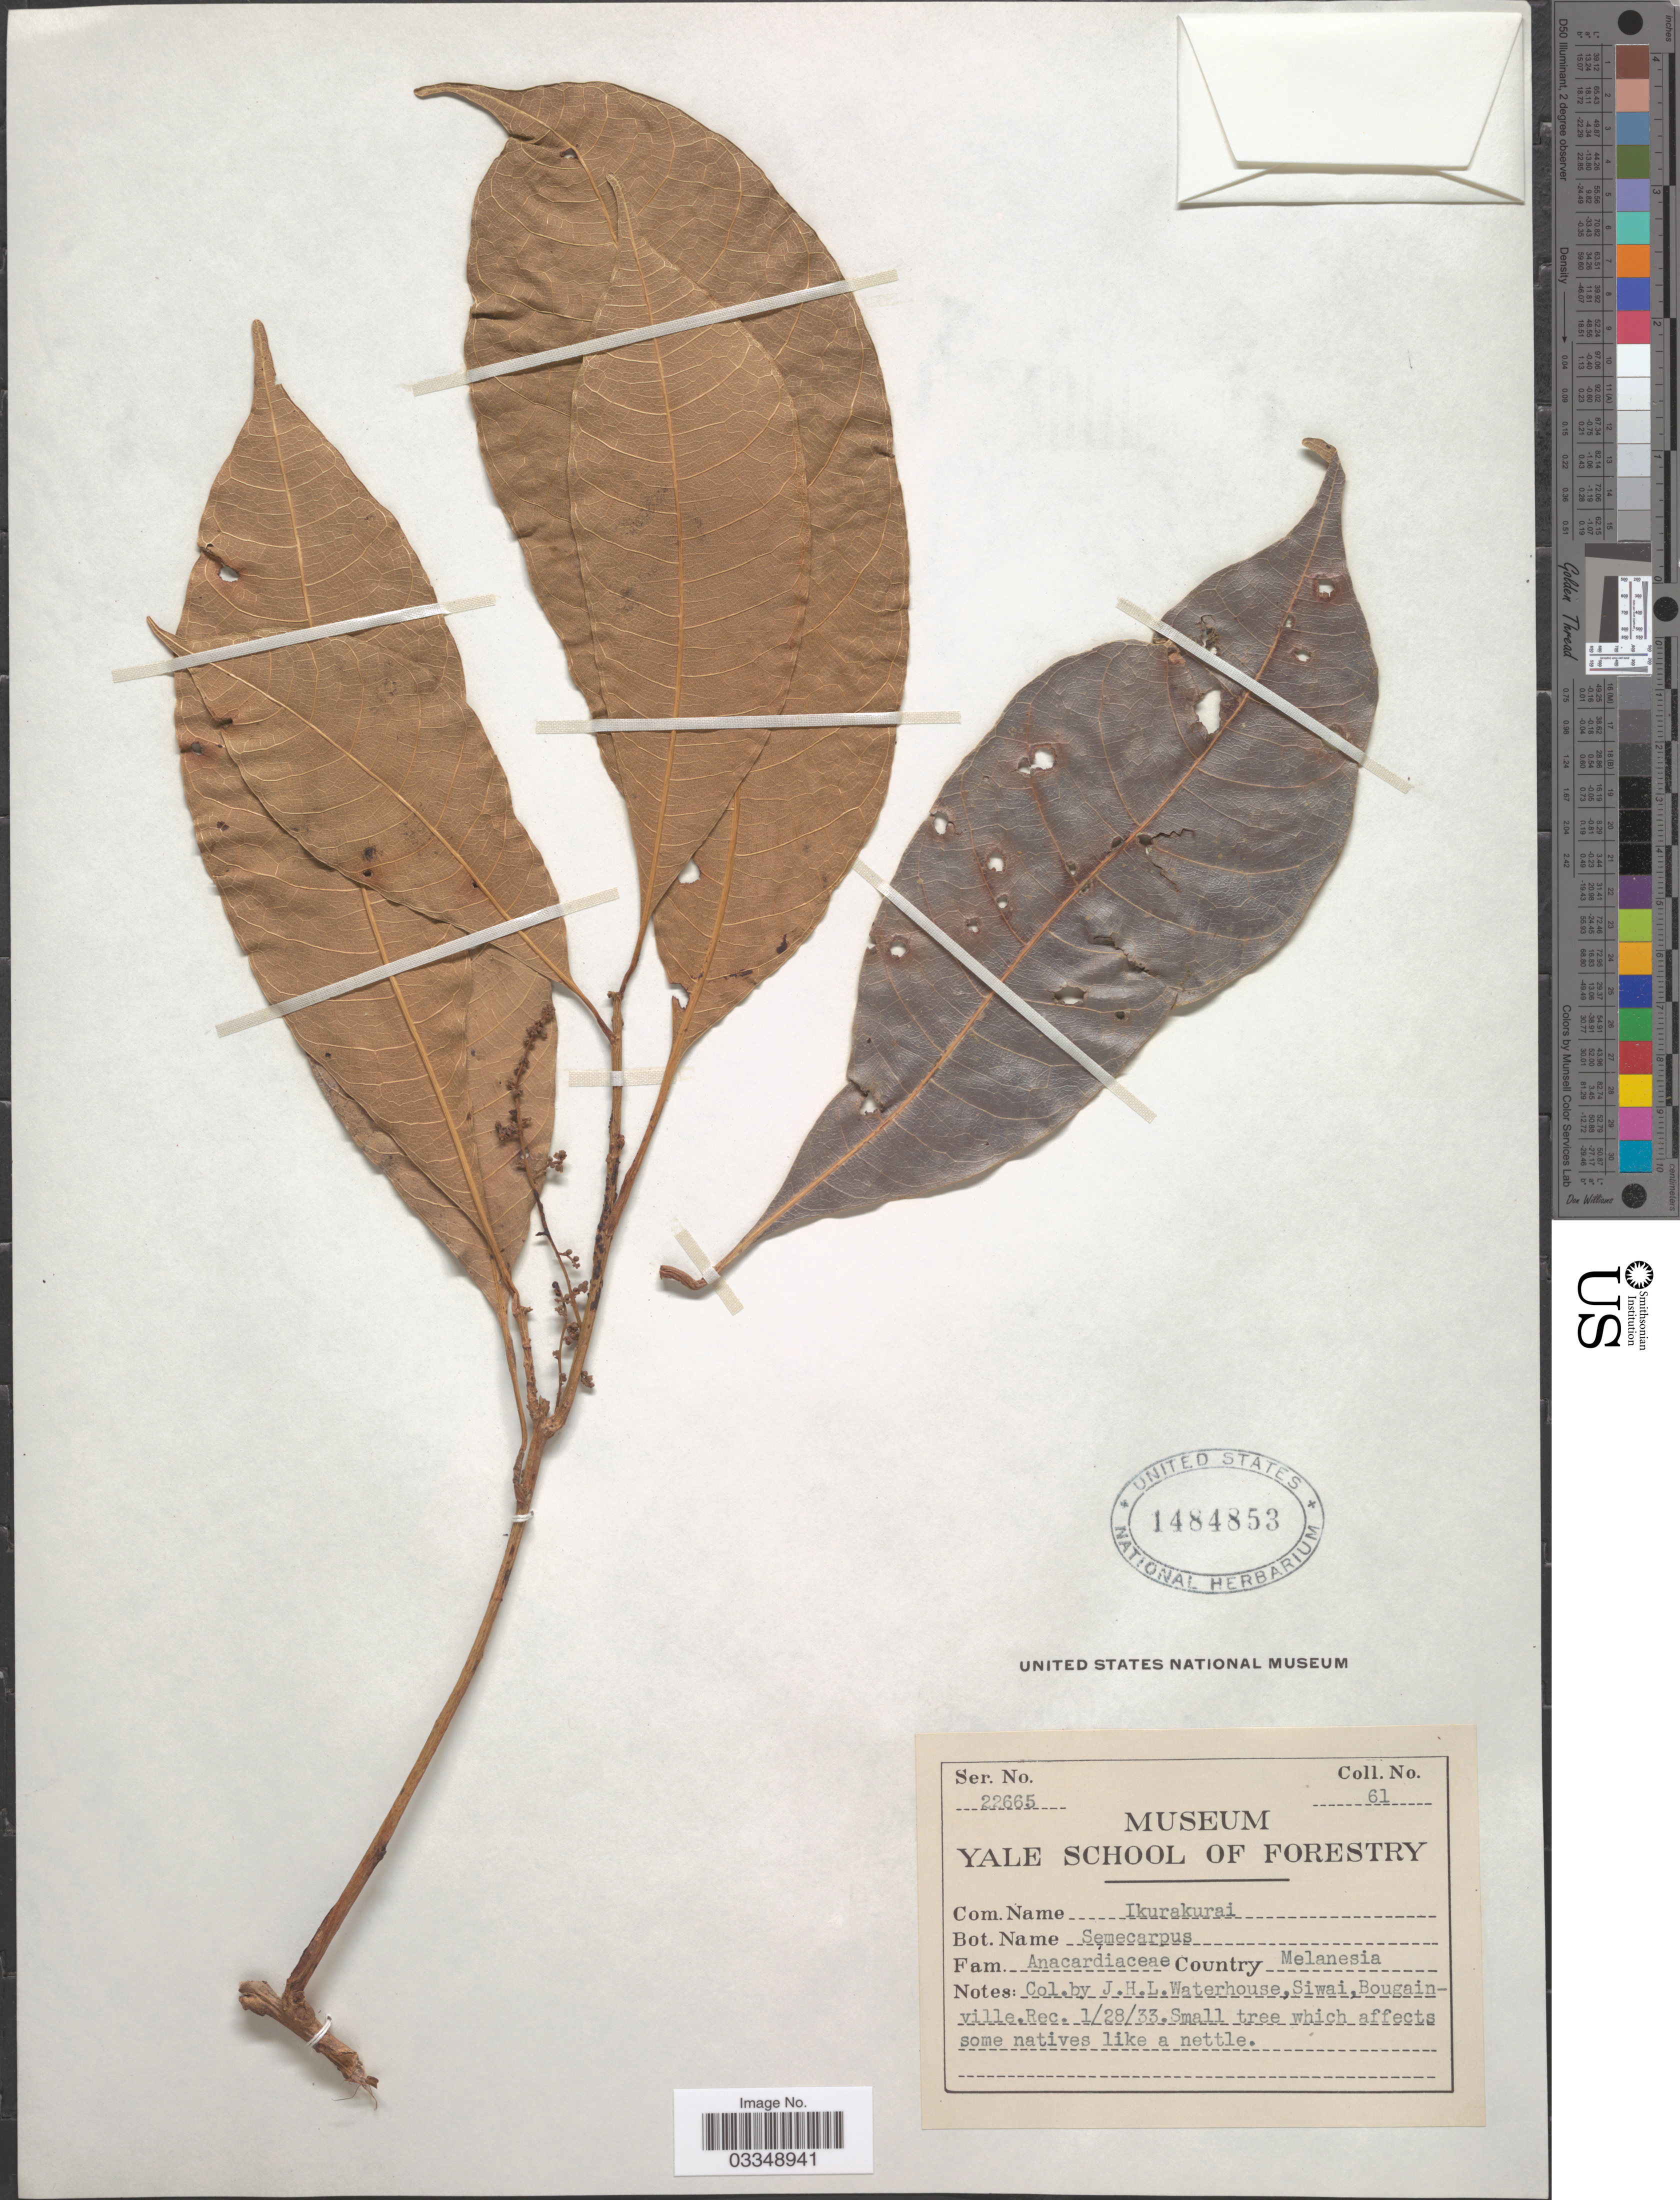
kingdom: Plantae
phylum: Tracheophyta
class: Magnoliopsida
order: Sapindales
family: Anacardiaceae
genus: Semecarpus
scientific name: Semecarpus sp.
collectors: J. Waterhouse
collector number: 61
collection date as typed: Transcribed d/m/y: 28/1/33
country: Papua New Guinea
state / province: Bougainville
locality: Siwai.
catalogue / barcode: US 1484853